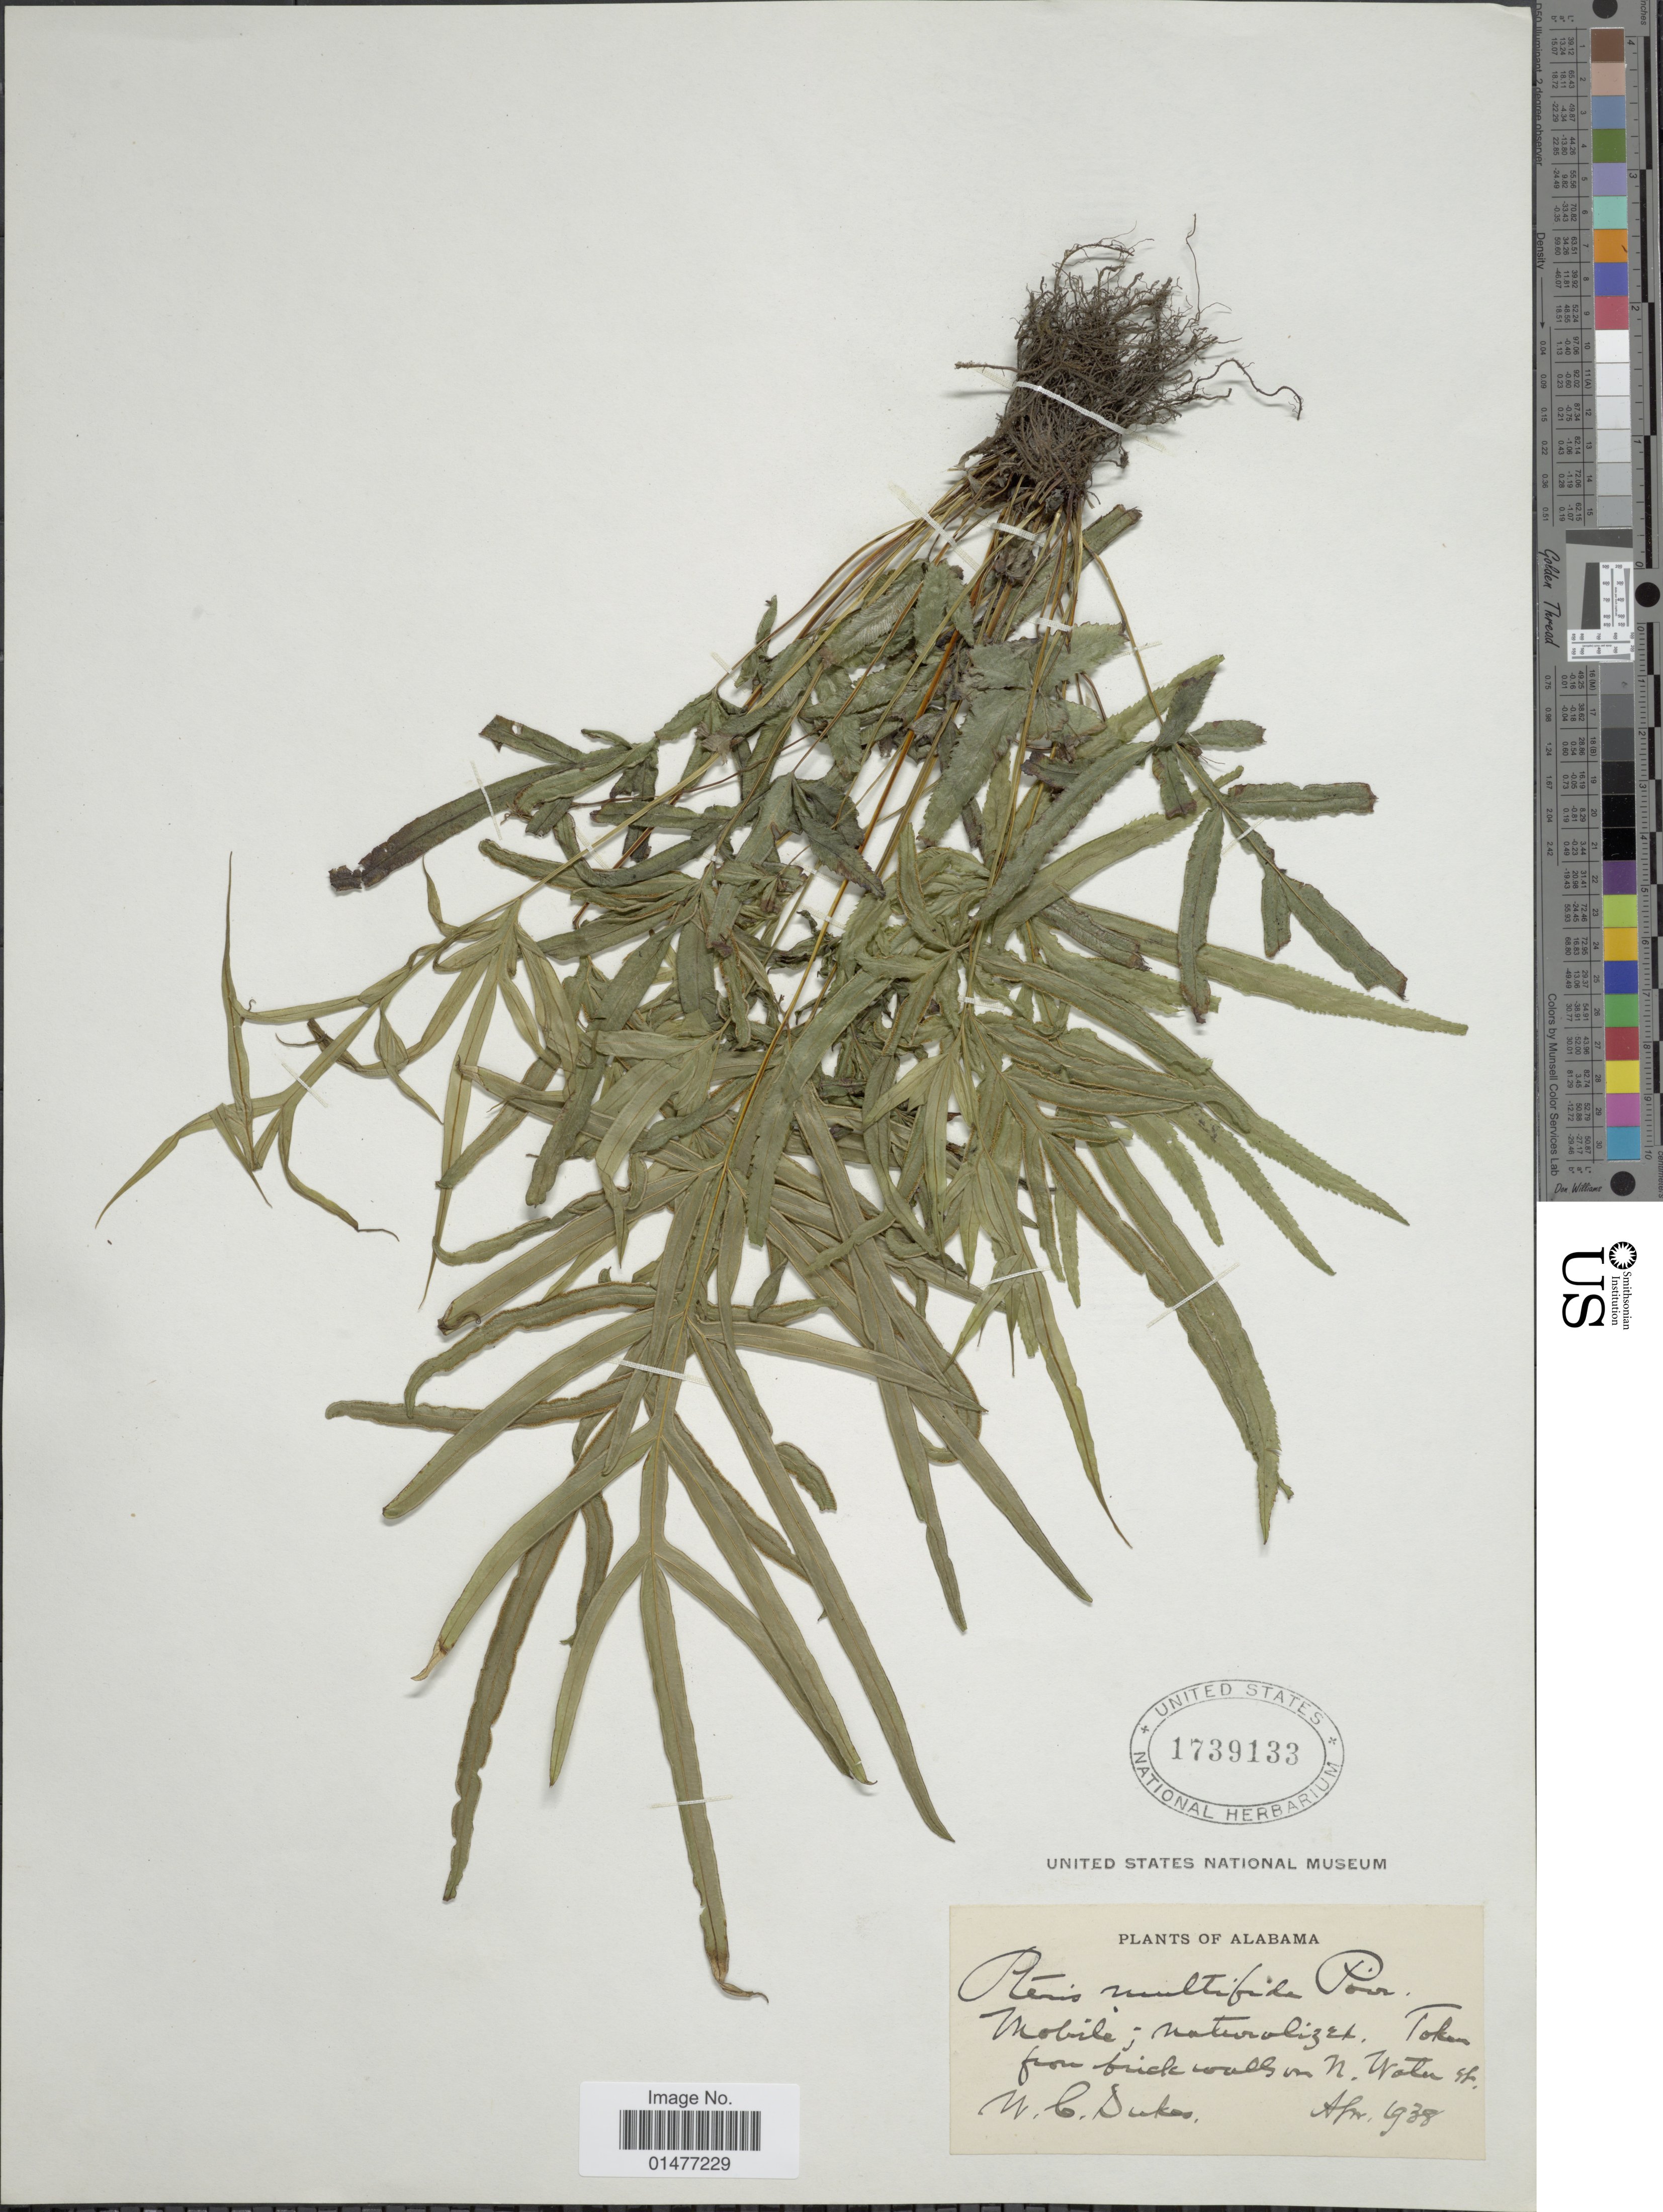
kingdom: Plantae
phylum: Tracheophyta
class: Polypodiopsida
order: Polypodiales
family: Pteridaceae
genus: Pteris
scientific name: Pteris multifida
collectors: W. C. Dukes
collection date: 1938-04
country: United States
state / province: Alabama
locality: Plants of Alabama, Mobile ; naturalized. Token from brick walls in N. Water St.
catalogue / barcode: US 1739133